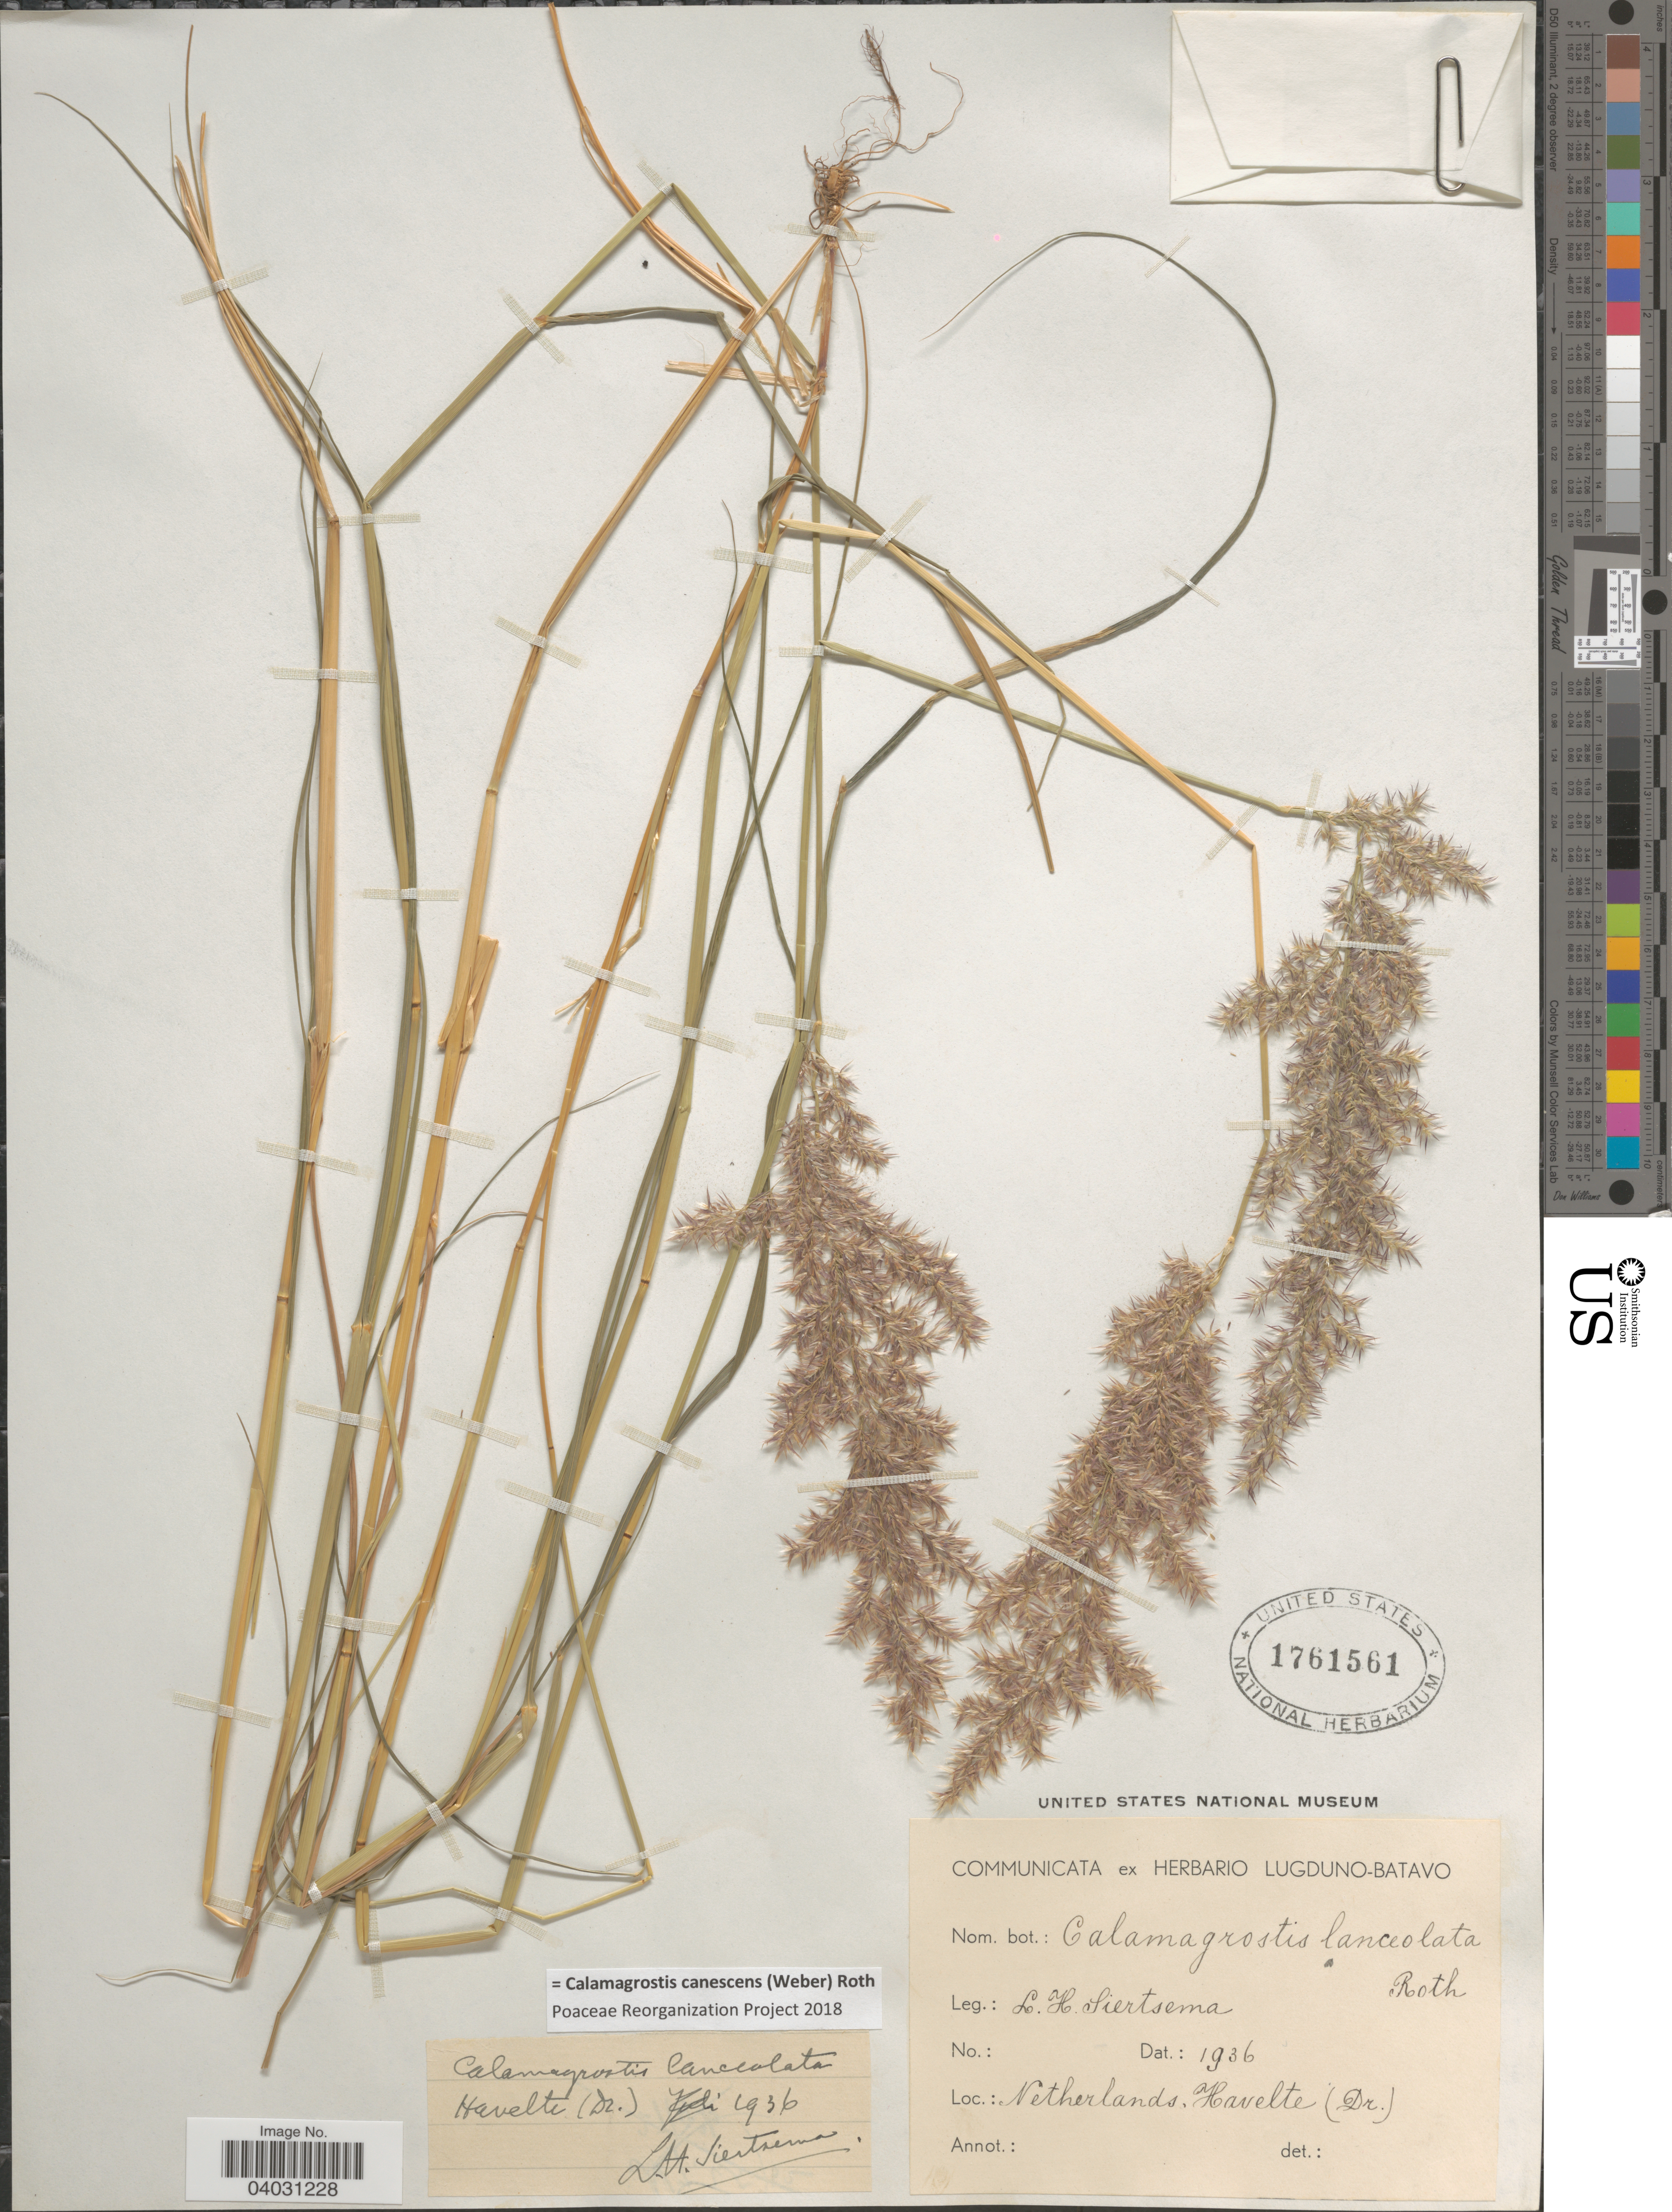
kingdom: Plantae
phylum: Tracheophyta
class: Liliopsida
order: Poales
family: Poaceae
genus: Calamagrostis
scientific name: Calamagrostis canescens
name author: (G.H. Weber) Roth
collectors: L. Siertsema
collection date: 1936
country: Netherlands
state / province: Drenthe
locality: Netherlands. Havelte (Dr.).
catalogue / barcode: US 1761561